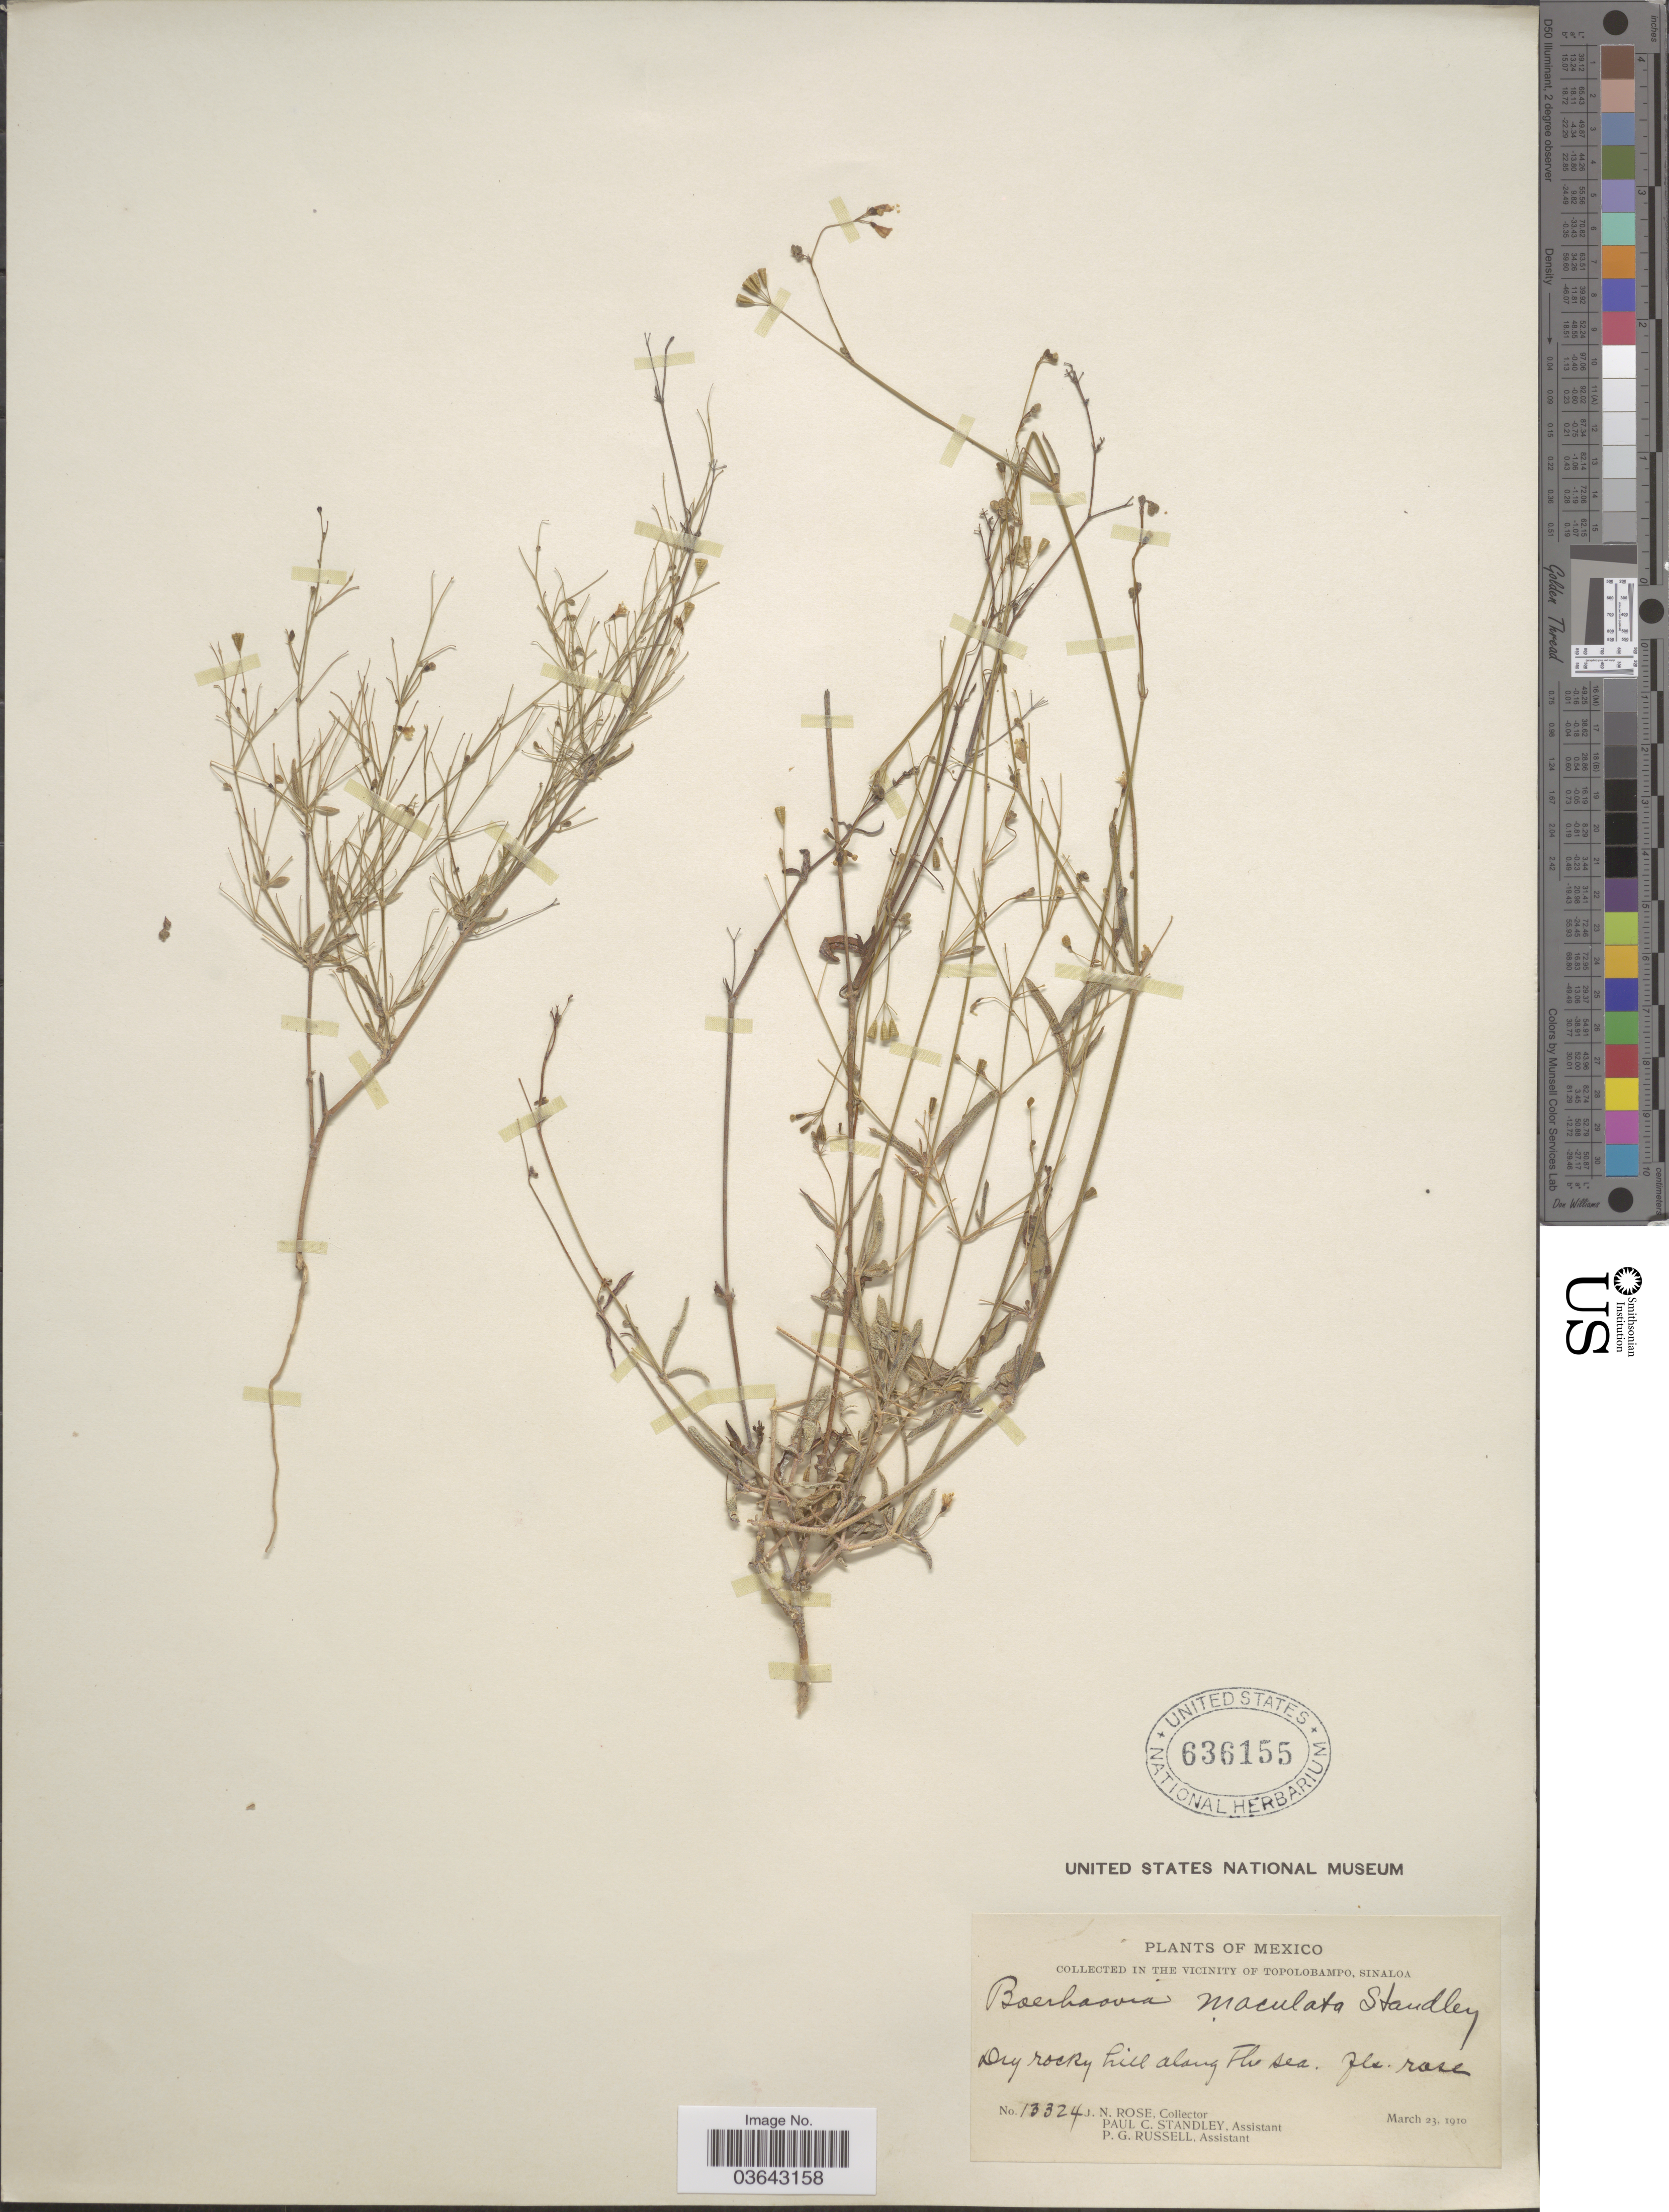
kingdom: Plantae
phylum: Tracheophyta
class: Magnoliopsida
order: Caryophyllales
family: Nyctaginaceae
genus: Boerhavia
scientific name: Boerhavia maculata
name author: Standl.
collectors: J. N. Rose, P. C. Standley & P. G. Russell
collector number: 13324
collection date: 1910-03-23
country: Mexico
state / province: Sinaloa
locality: In the vicinity of Topolobampo.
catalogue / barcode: US 636155